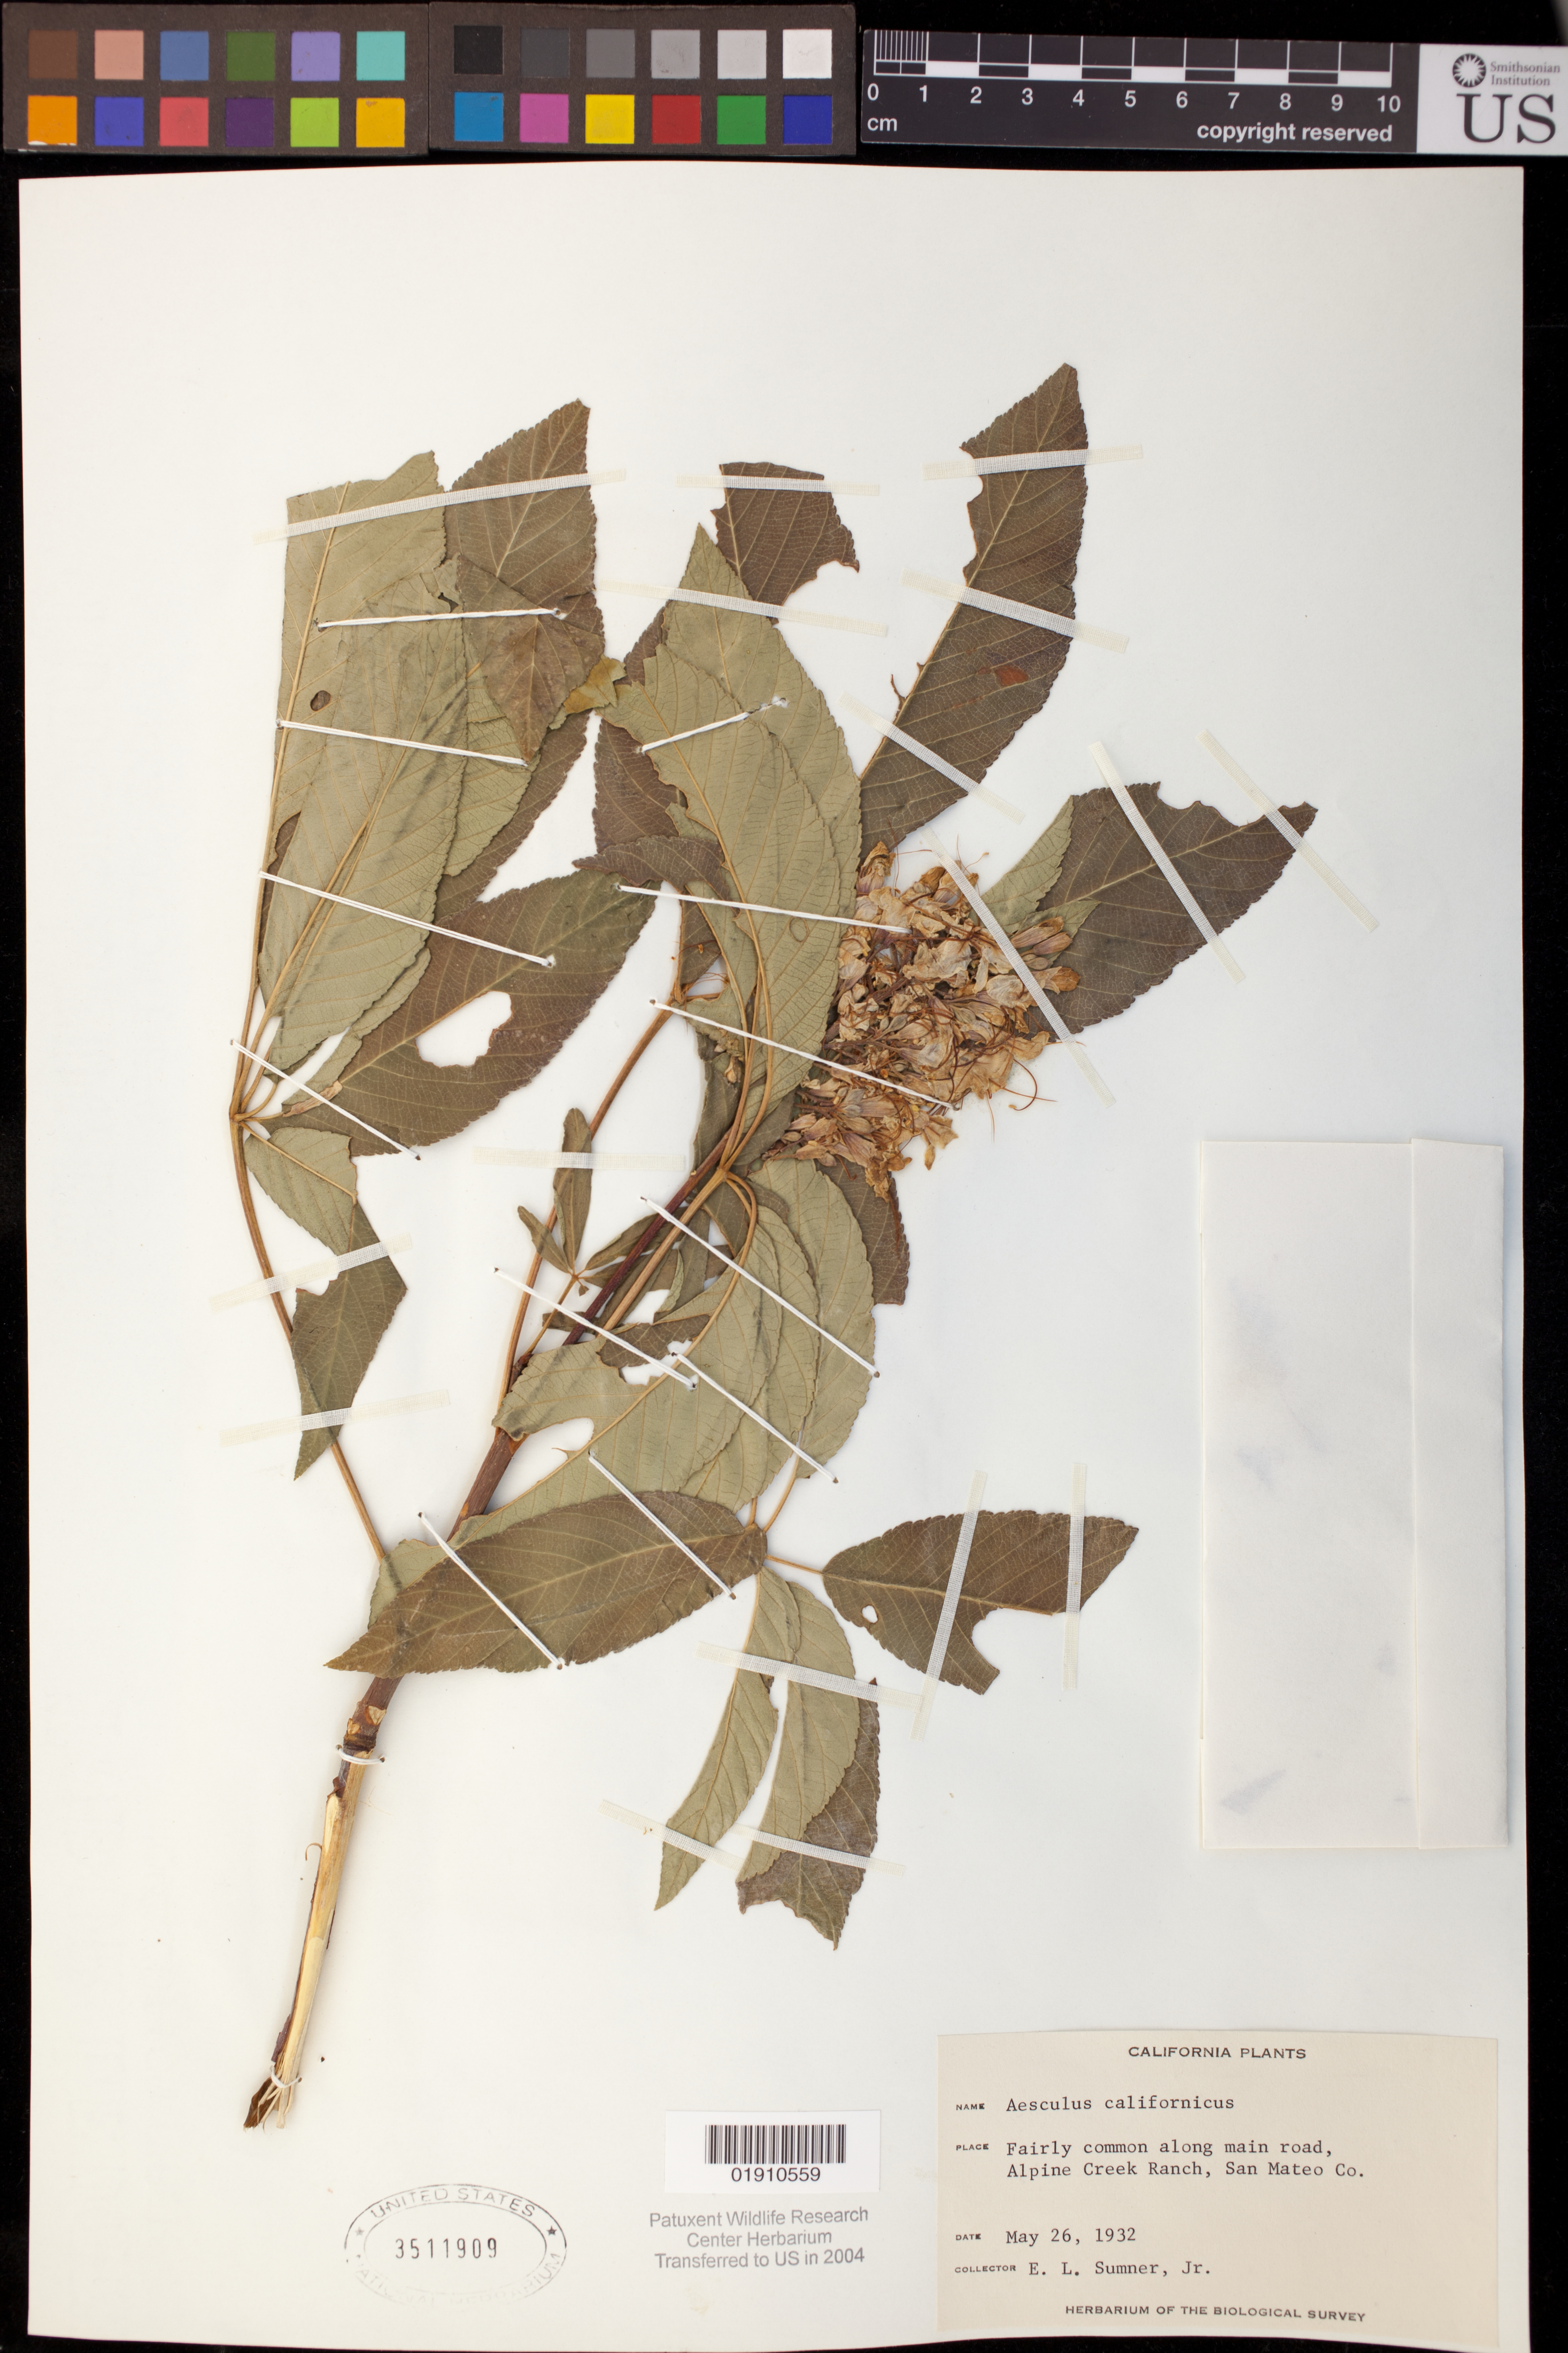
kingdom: Plantae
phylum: Tracheophyta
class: Magnoliopsida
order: Sapindales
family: Sapindaceae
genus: Aesculus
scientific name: Aesculus californica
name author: (Spach) Nutt.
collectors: E. Sumner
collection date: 1932-05-26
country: United States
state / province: California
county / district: San Mateo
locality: Along main road, Alpine Creek Ranch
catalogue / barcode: US 3511909